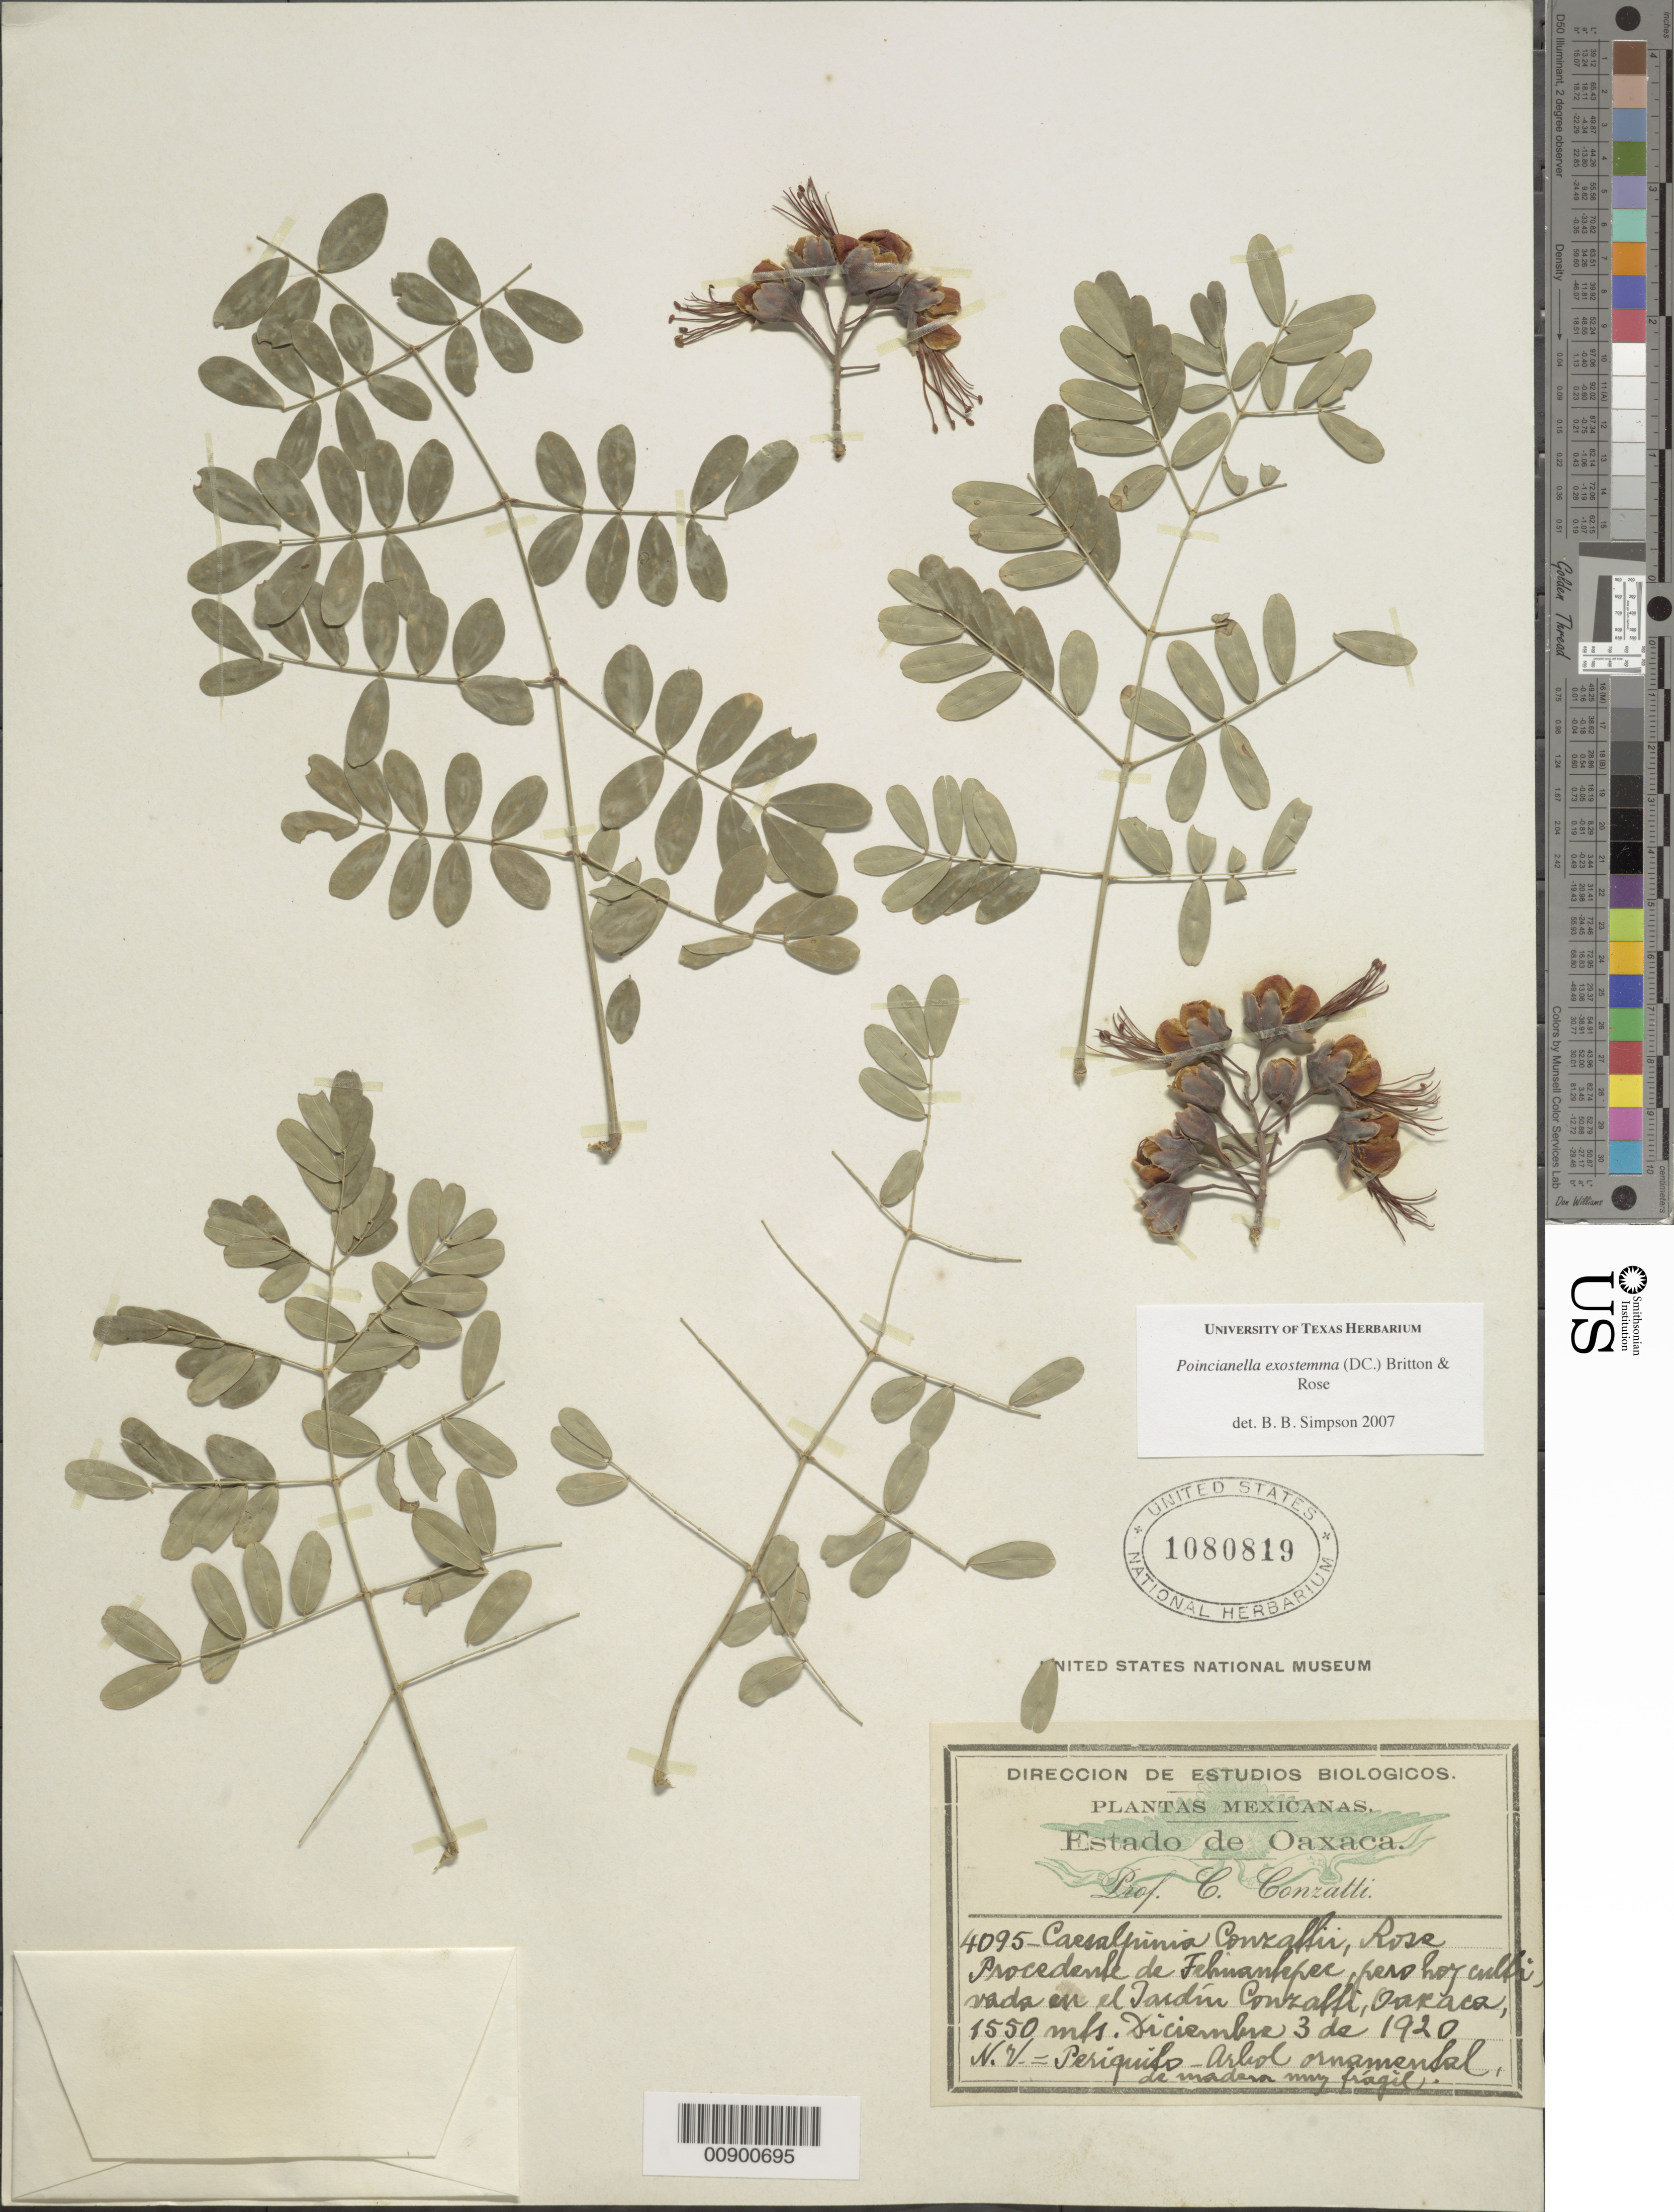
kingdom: Plantae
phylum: Tracheophyta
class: Magnoliopsida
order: Fabales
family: Fabaceae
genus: Erythrostemon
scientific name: Erythrostemon exostemma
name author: (Moc. & Sessé ex DC.) Gagnon & G.P. Lewis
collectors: C. Conzatti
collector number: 4095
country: Mexico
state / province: Oaxaca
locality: Jardin Conzatti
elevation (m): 1550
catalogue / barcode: US 1080819